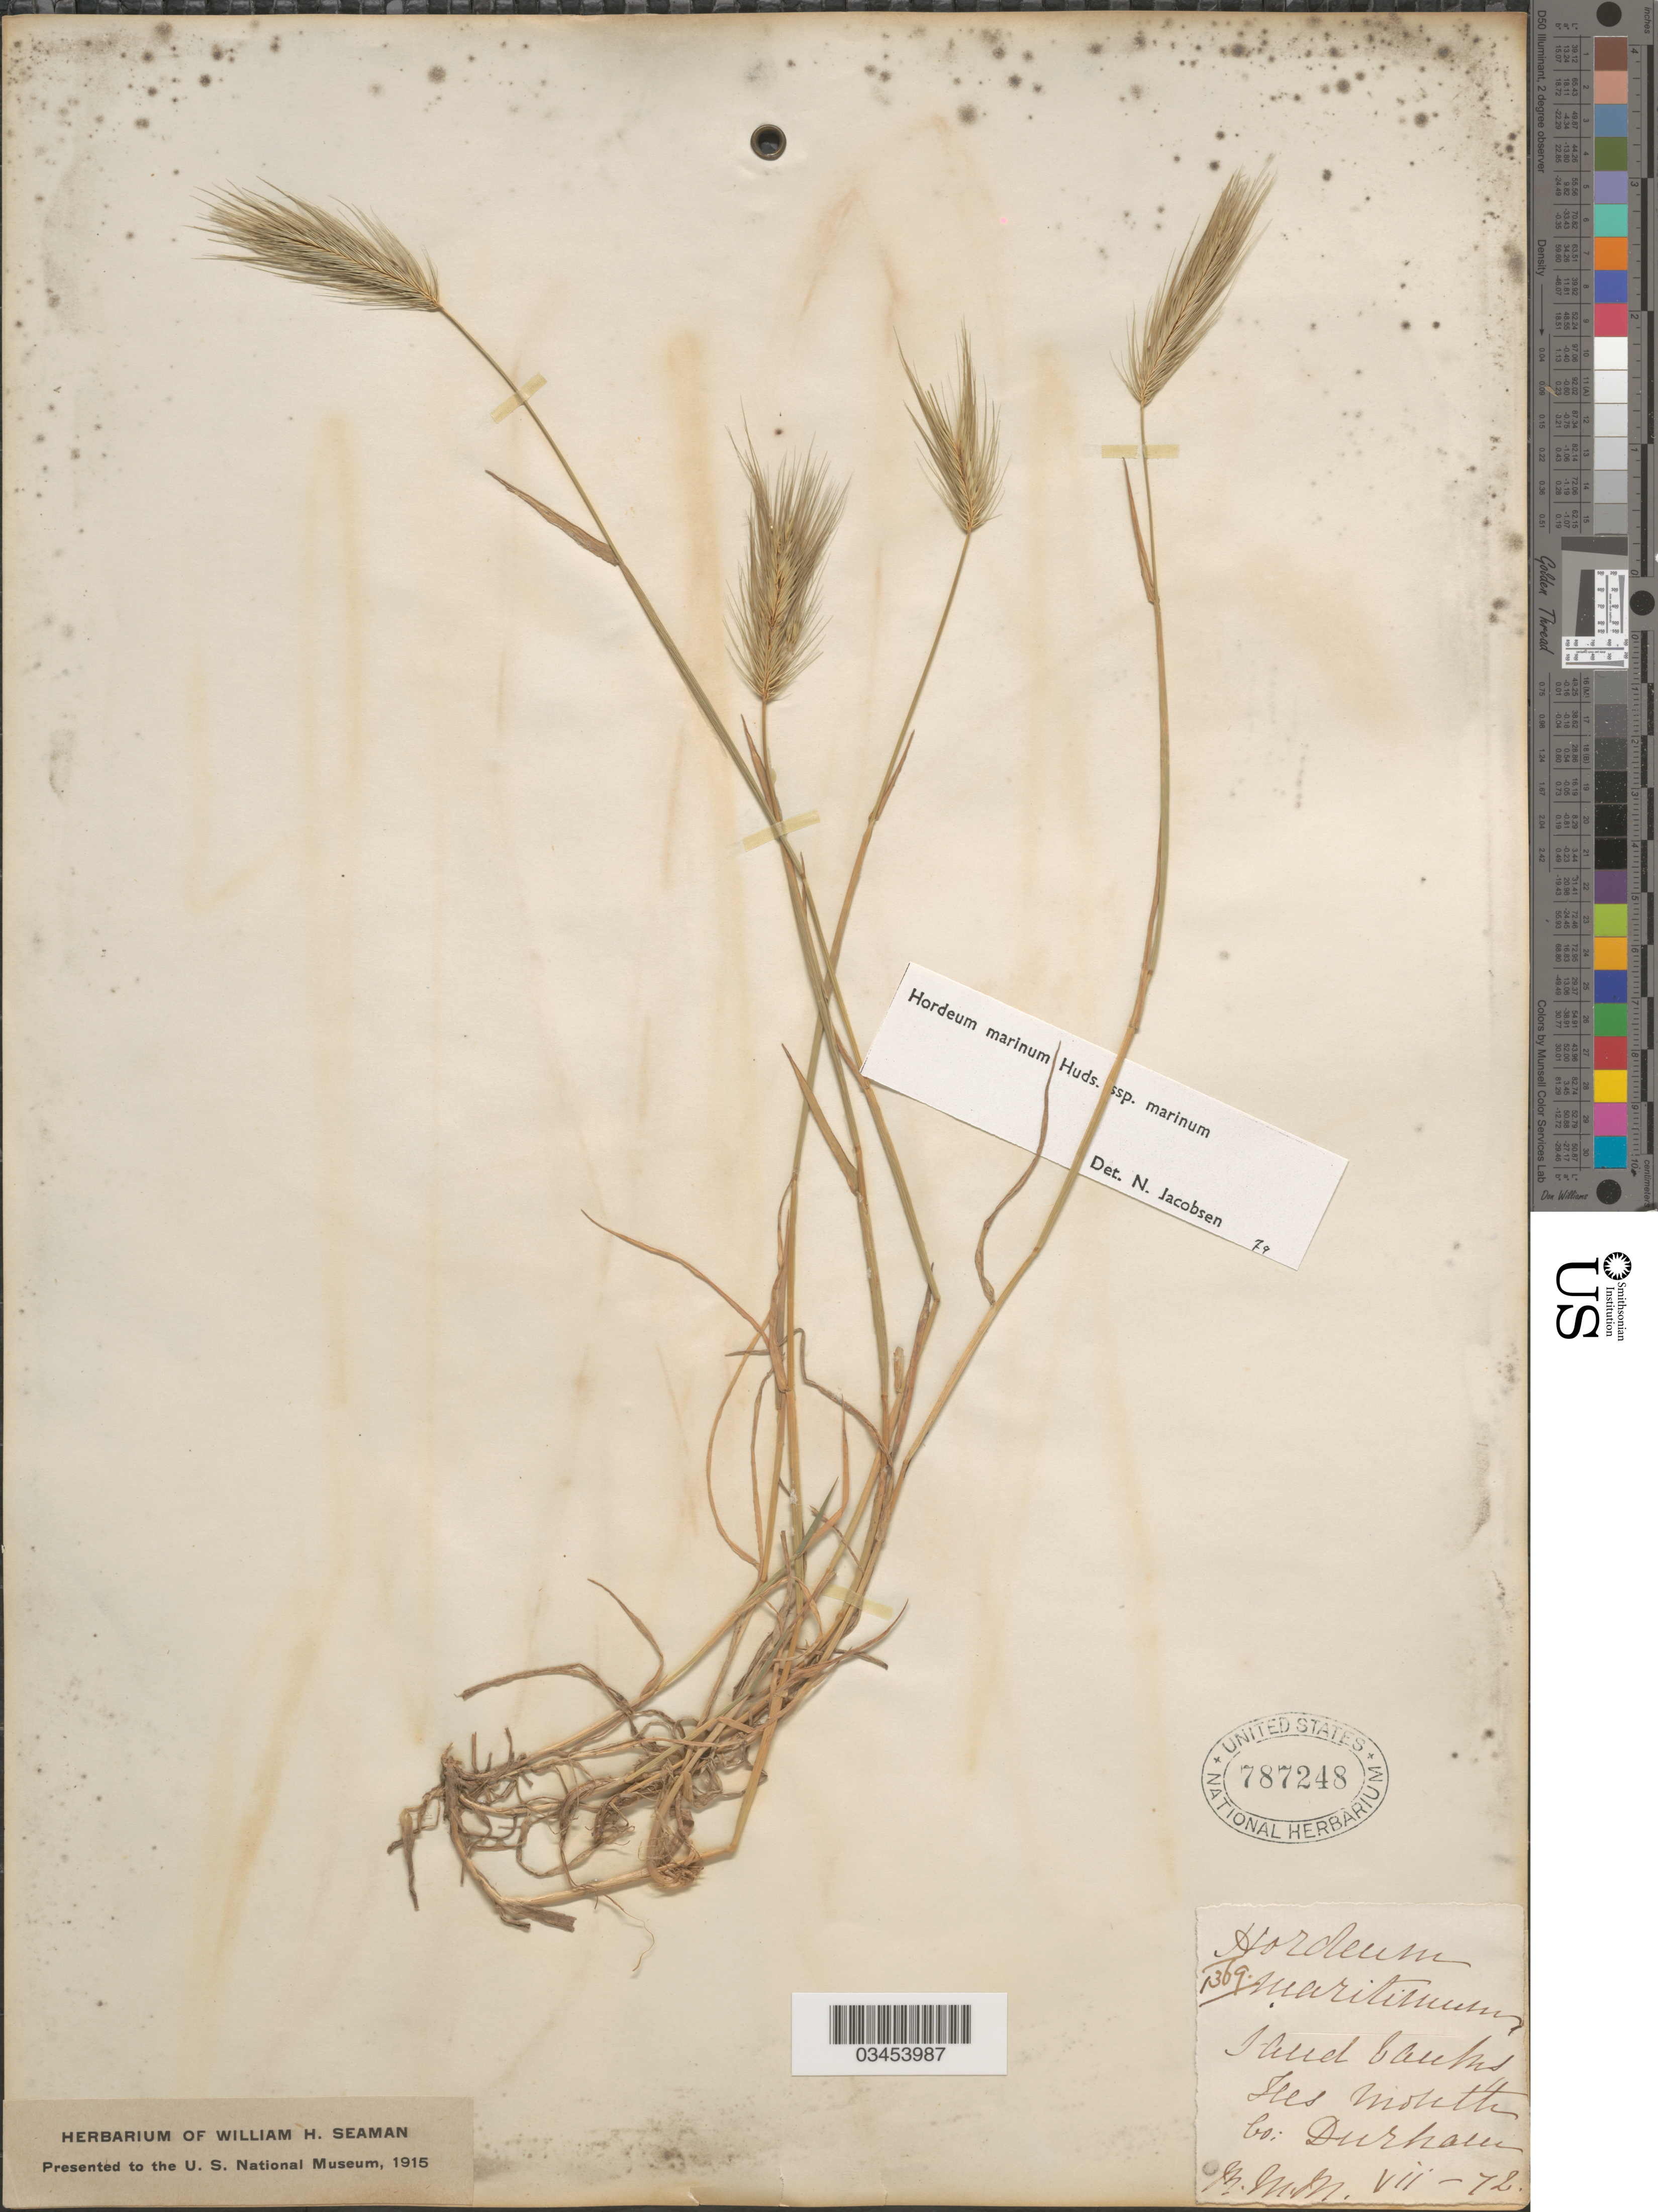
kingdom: Plantae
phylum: Tracheophyta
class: Liliopsida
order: Poales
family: Poaceae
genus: Hordeum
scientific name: Hordeum marinum subsp. marinum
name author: Huds.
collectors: M. M. M.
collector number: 1369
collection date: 1872-07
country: United Kingdom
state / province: England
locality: Sand banks Ills Mouth Co: Durham.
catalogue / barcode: US 787248